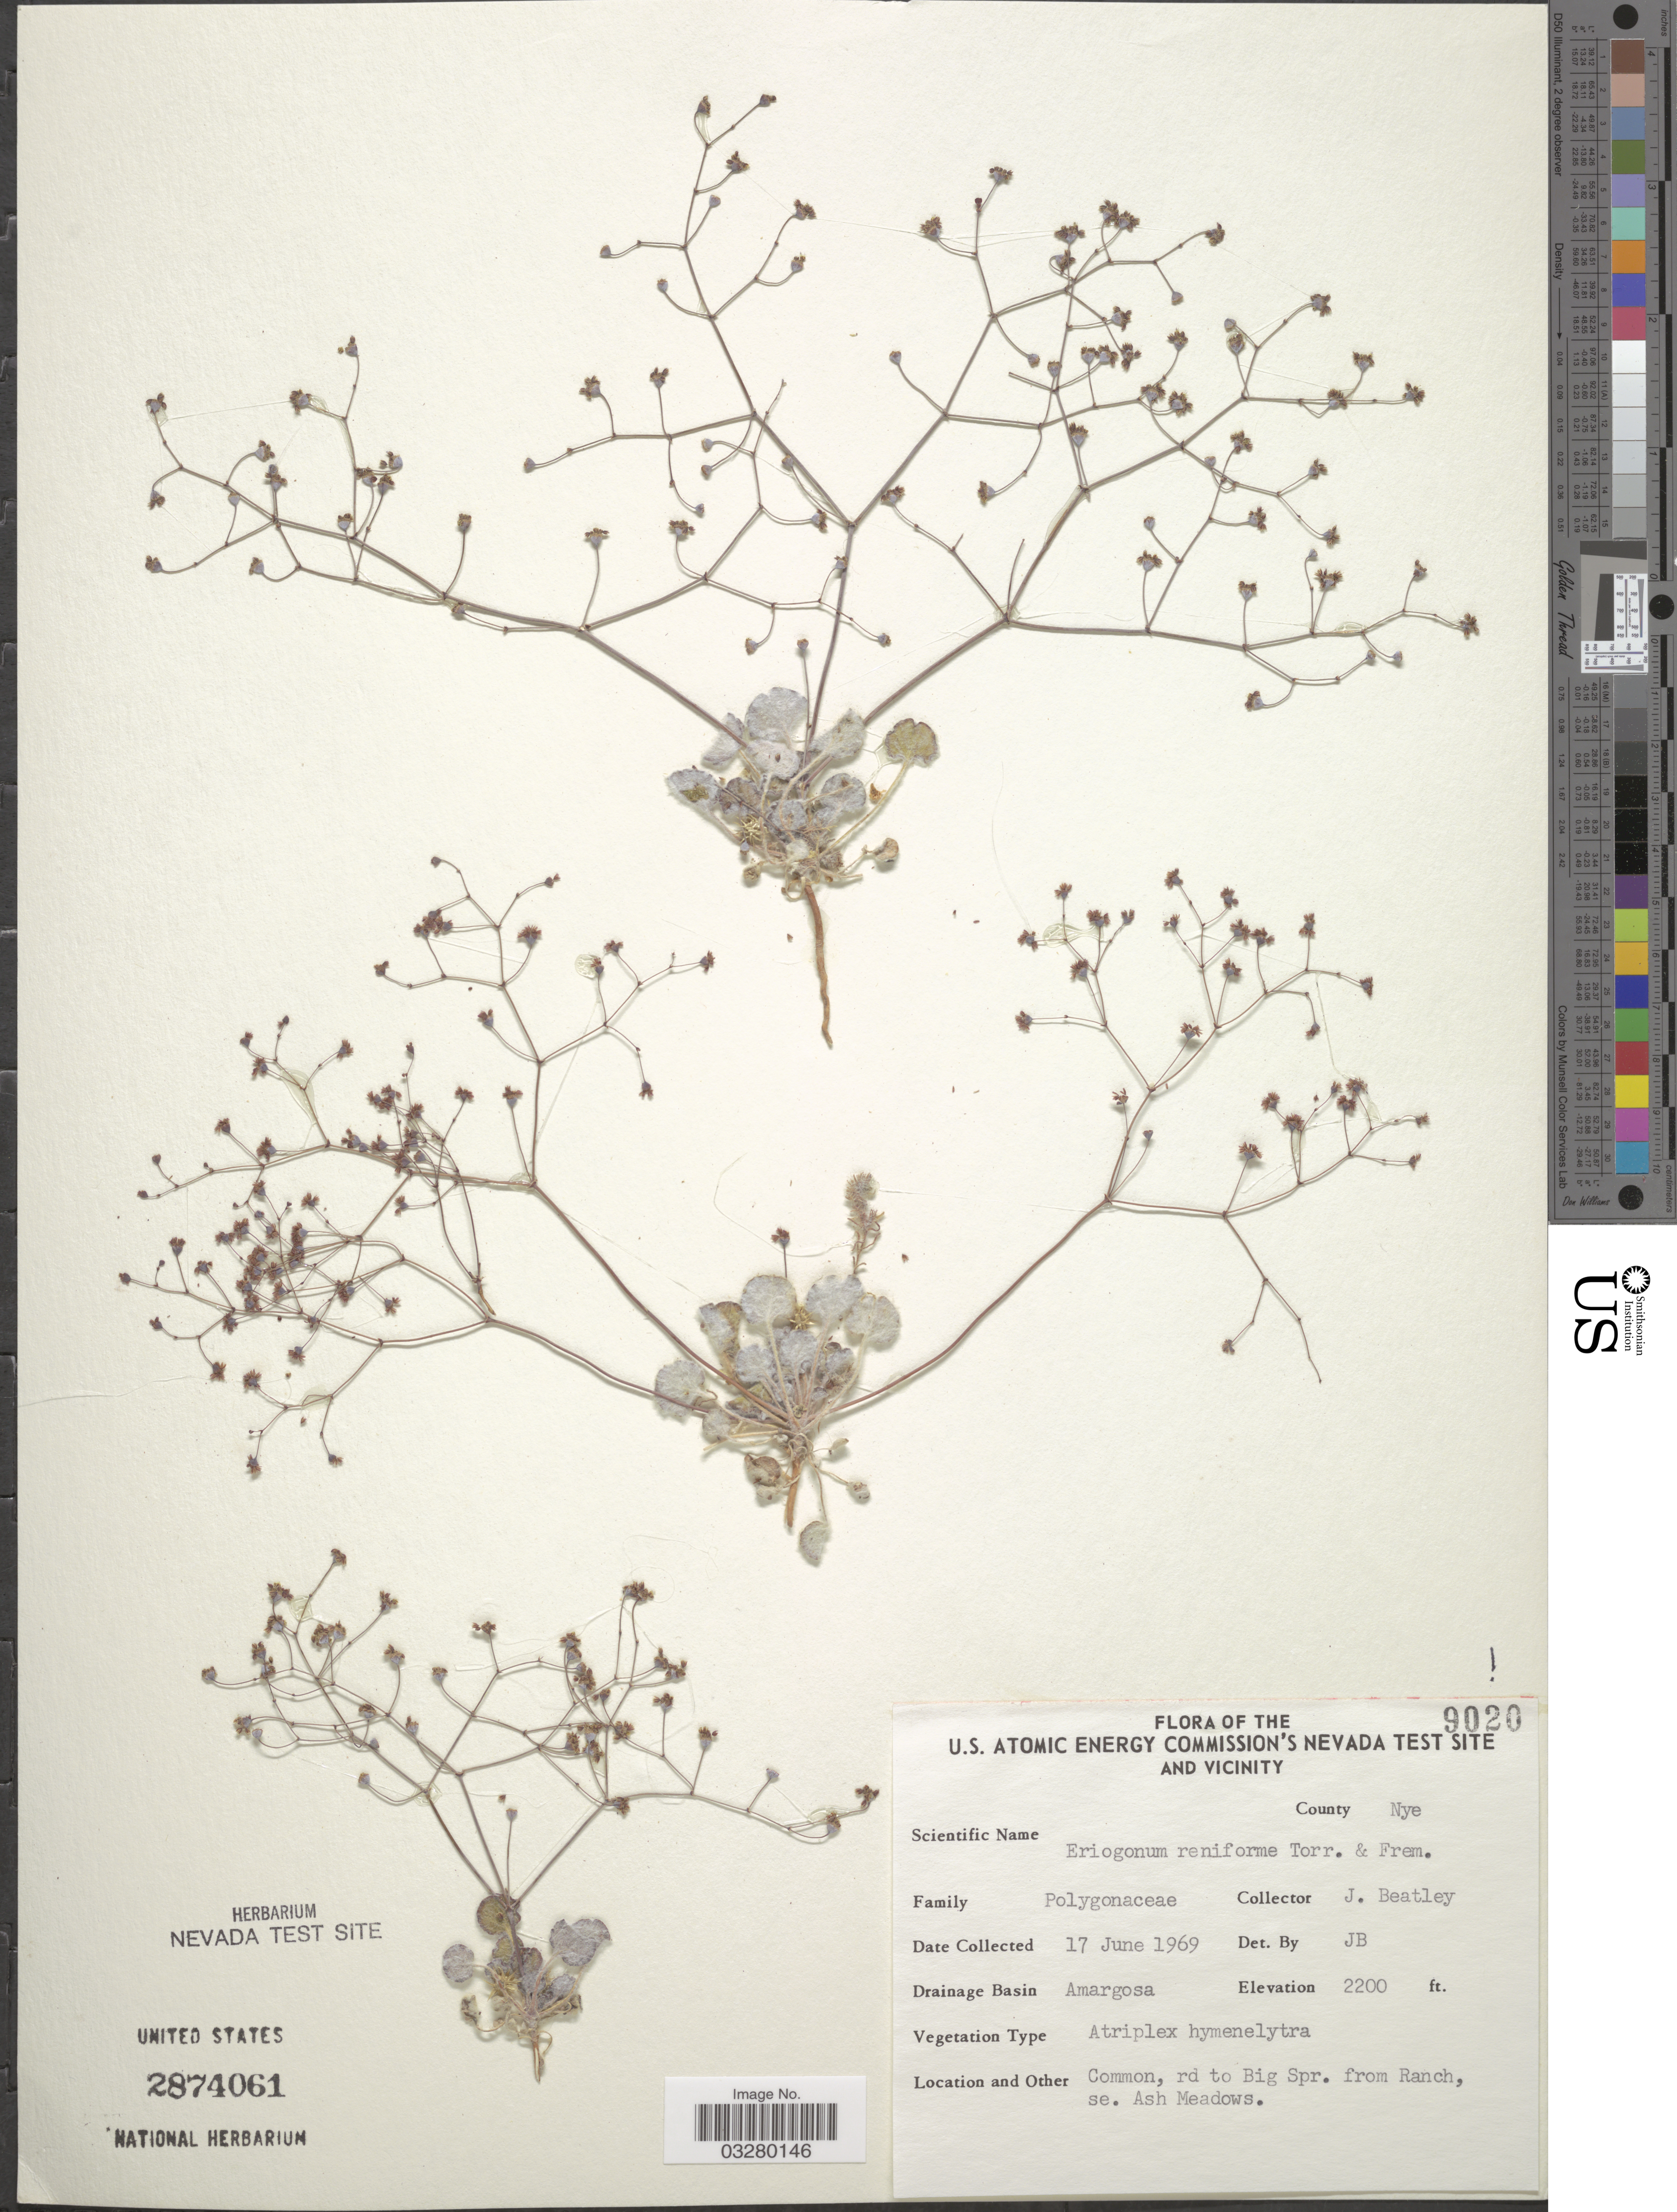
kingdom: Plantae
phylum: Tracheophyta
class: Magnoliopsida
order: Caryophyllales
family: Polygonaceae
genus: Eriogonum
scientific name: Eriogonum reniforme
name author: Torr. & Frém.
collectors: J. C. Beatley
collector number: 9020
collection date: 1969-06-17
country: United States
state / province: Nevada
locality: U.S. Atomic Energy Commission's Nevada Test Site and Vicinity. County Nye. Drainage Basin Amargosa. Common, rd to Big Spr. from Ranch, se. Ash Meadows.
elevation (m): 671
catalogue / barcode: US 2874061